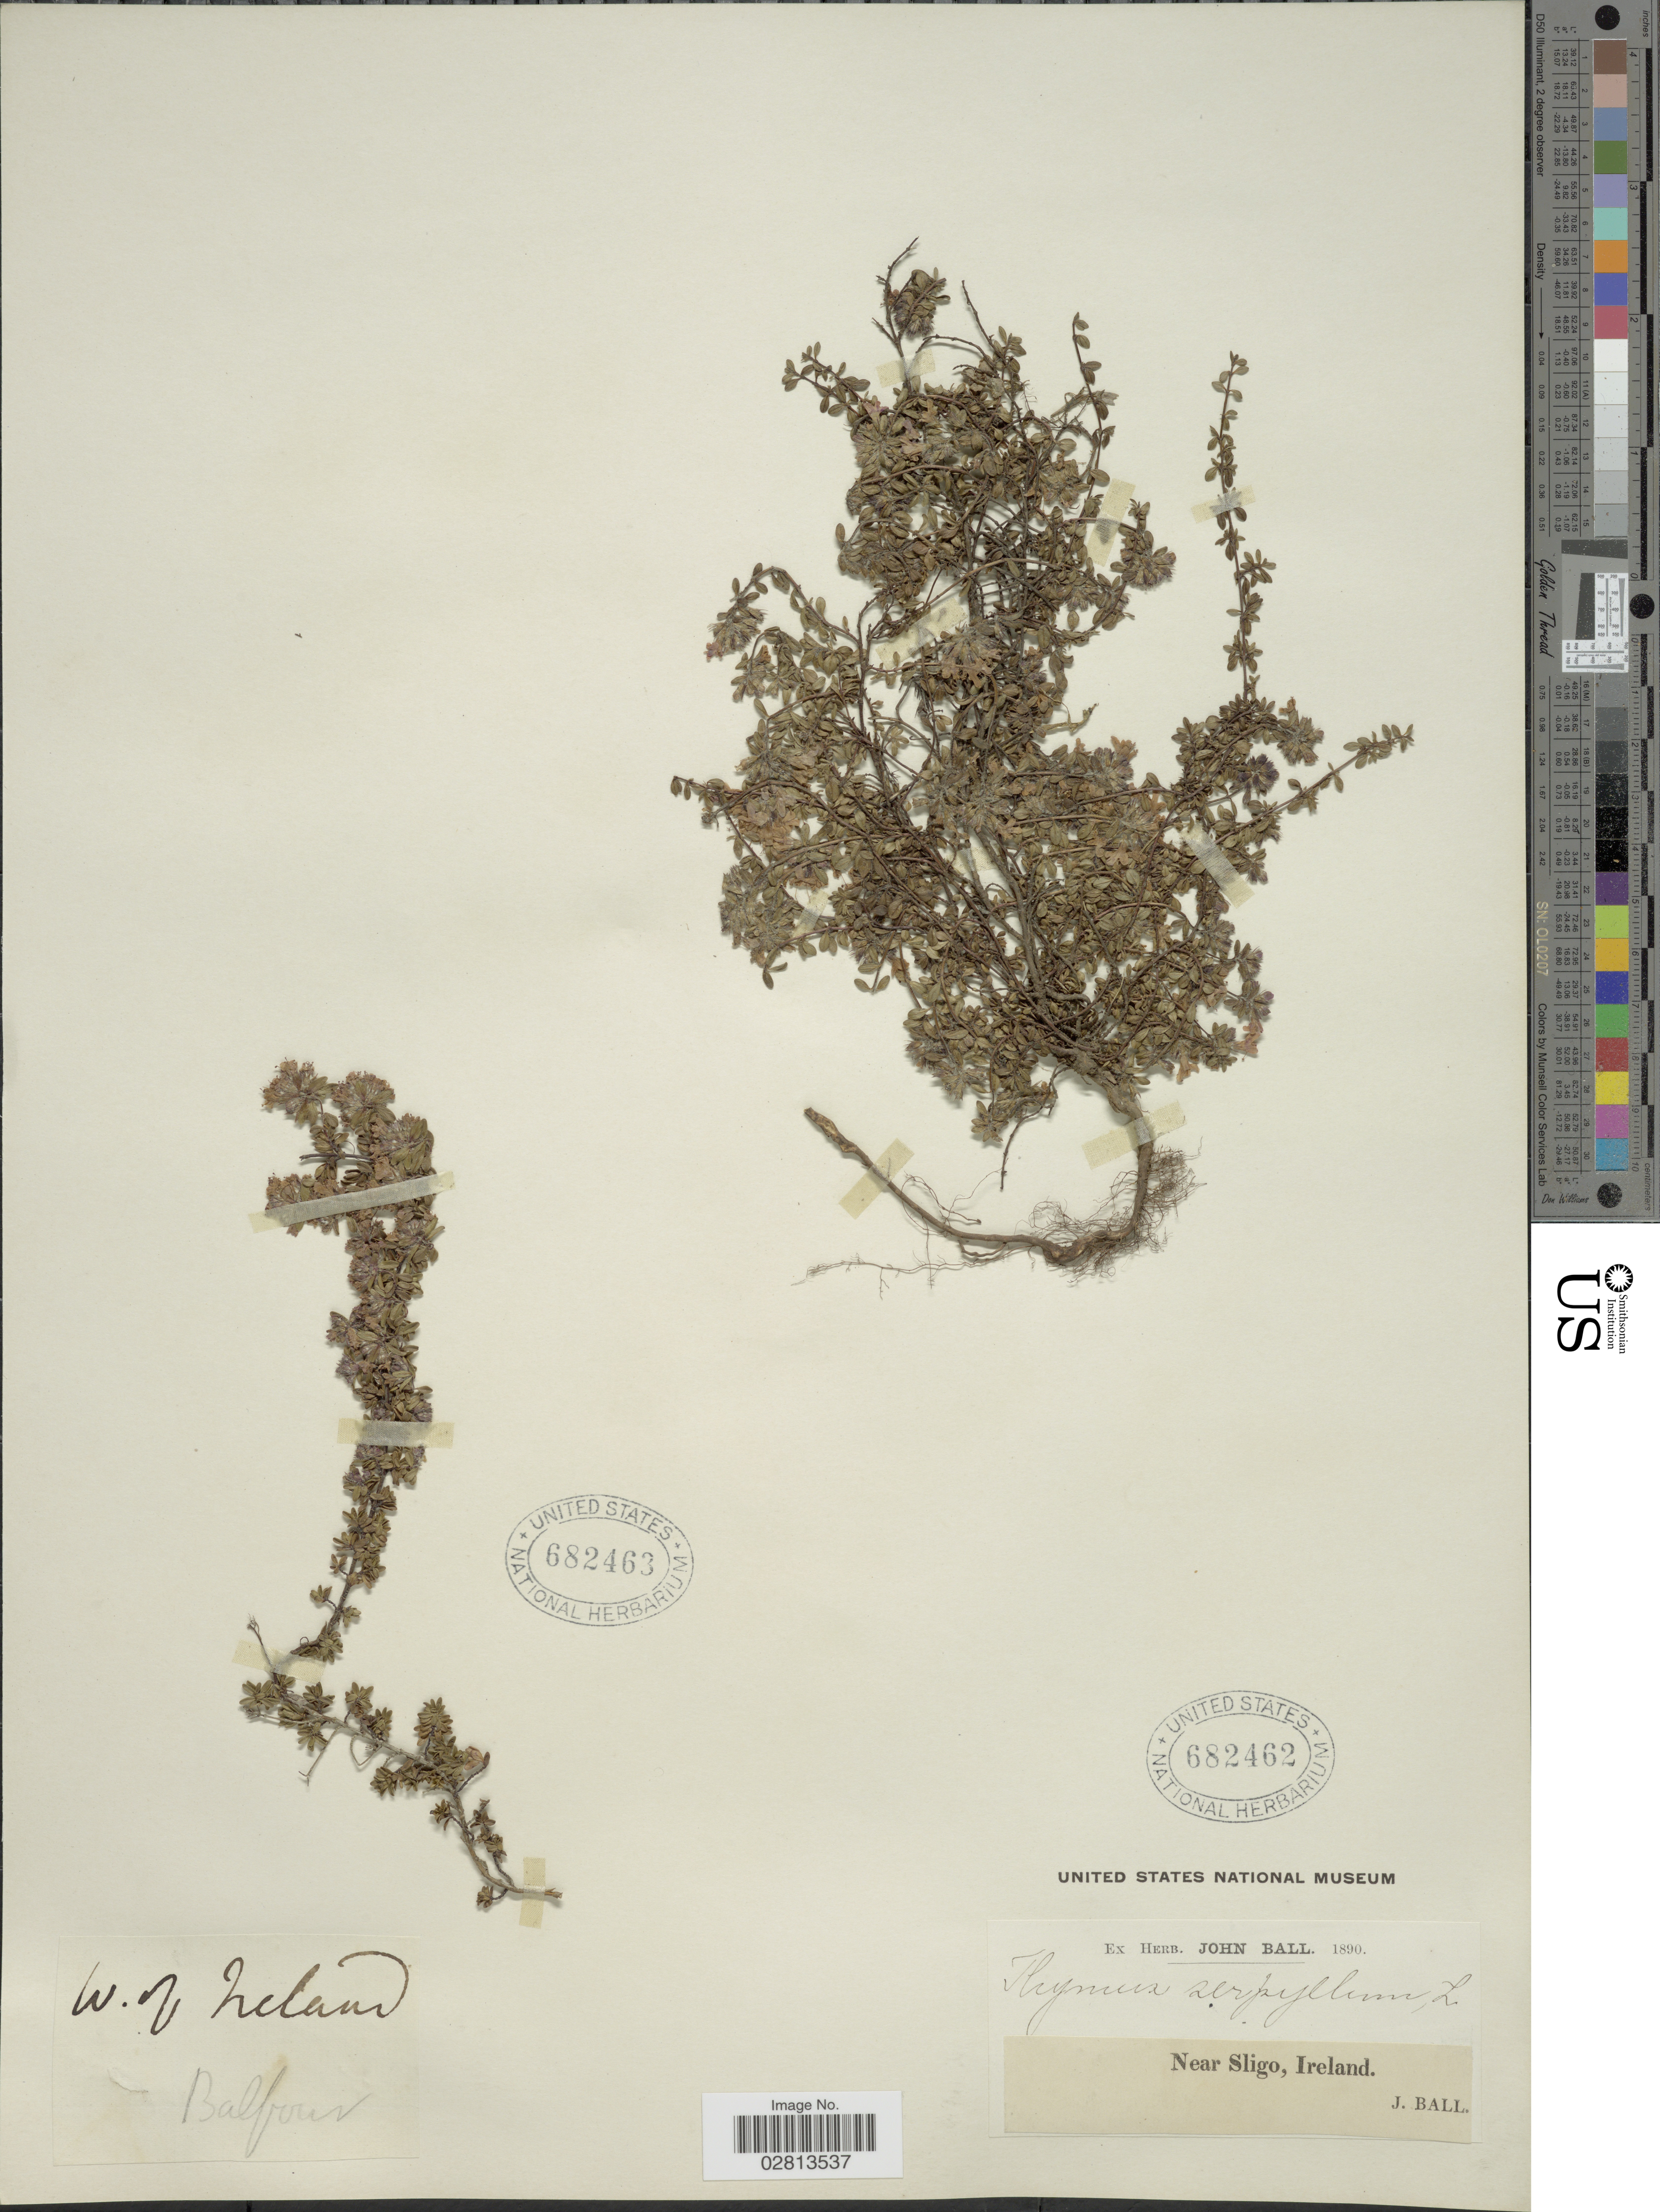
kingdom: Plantae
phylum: Tracheophyta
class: Magnoliopsida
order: Lamiales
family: Lamiaceae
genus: Thymus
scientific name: Thymus serpyllum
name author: L.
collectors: Balfour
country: Iceland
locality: W. of Iceland.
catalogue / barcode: US 682463-2